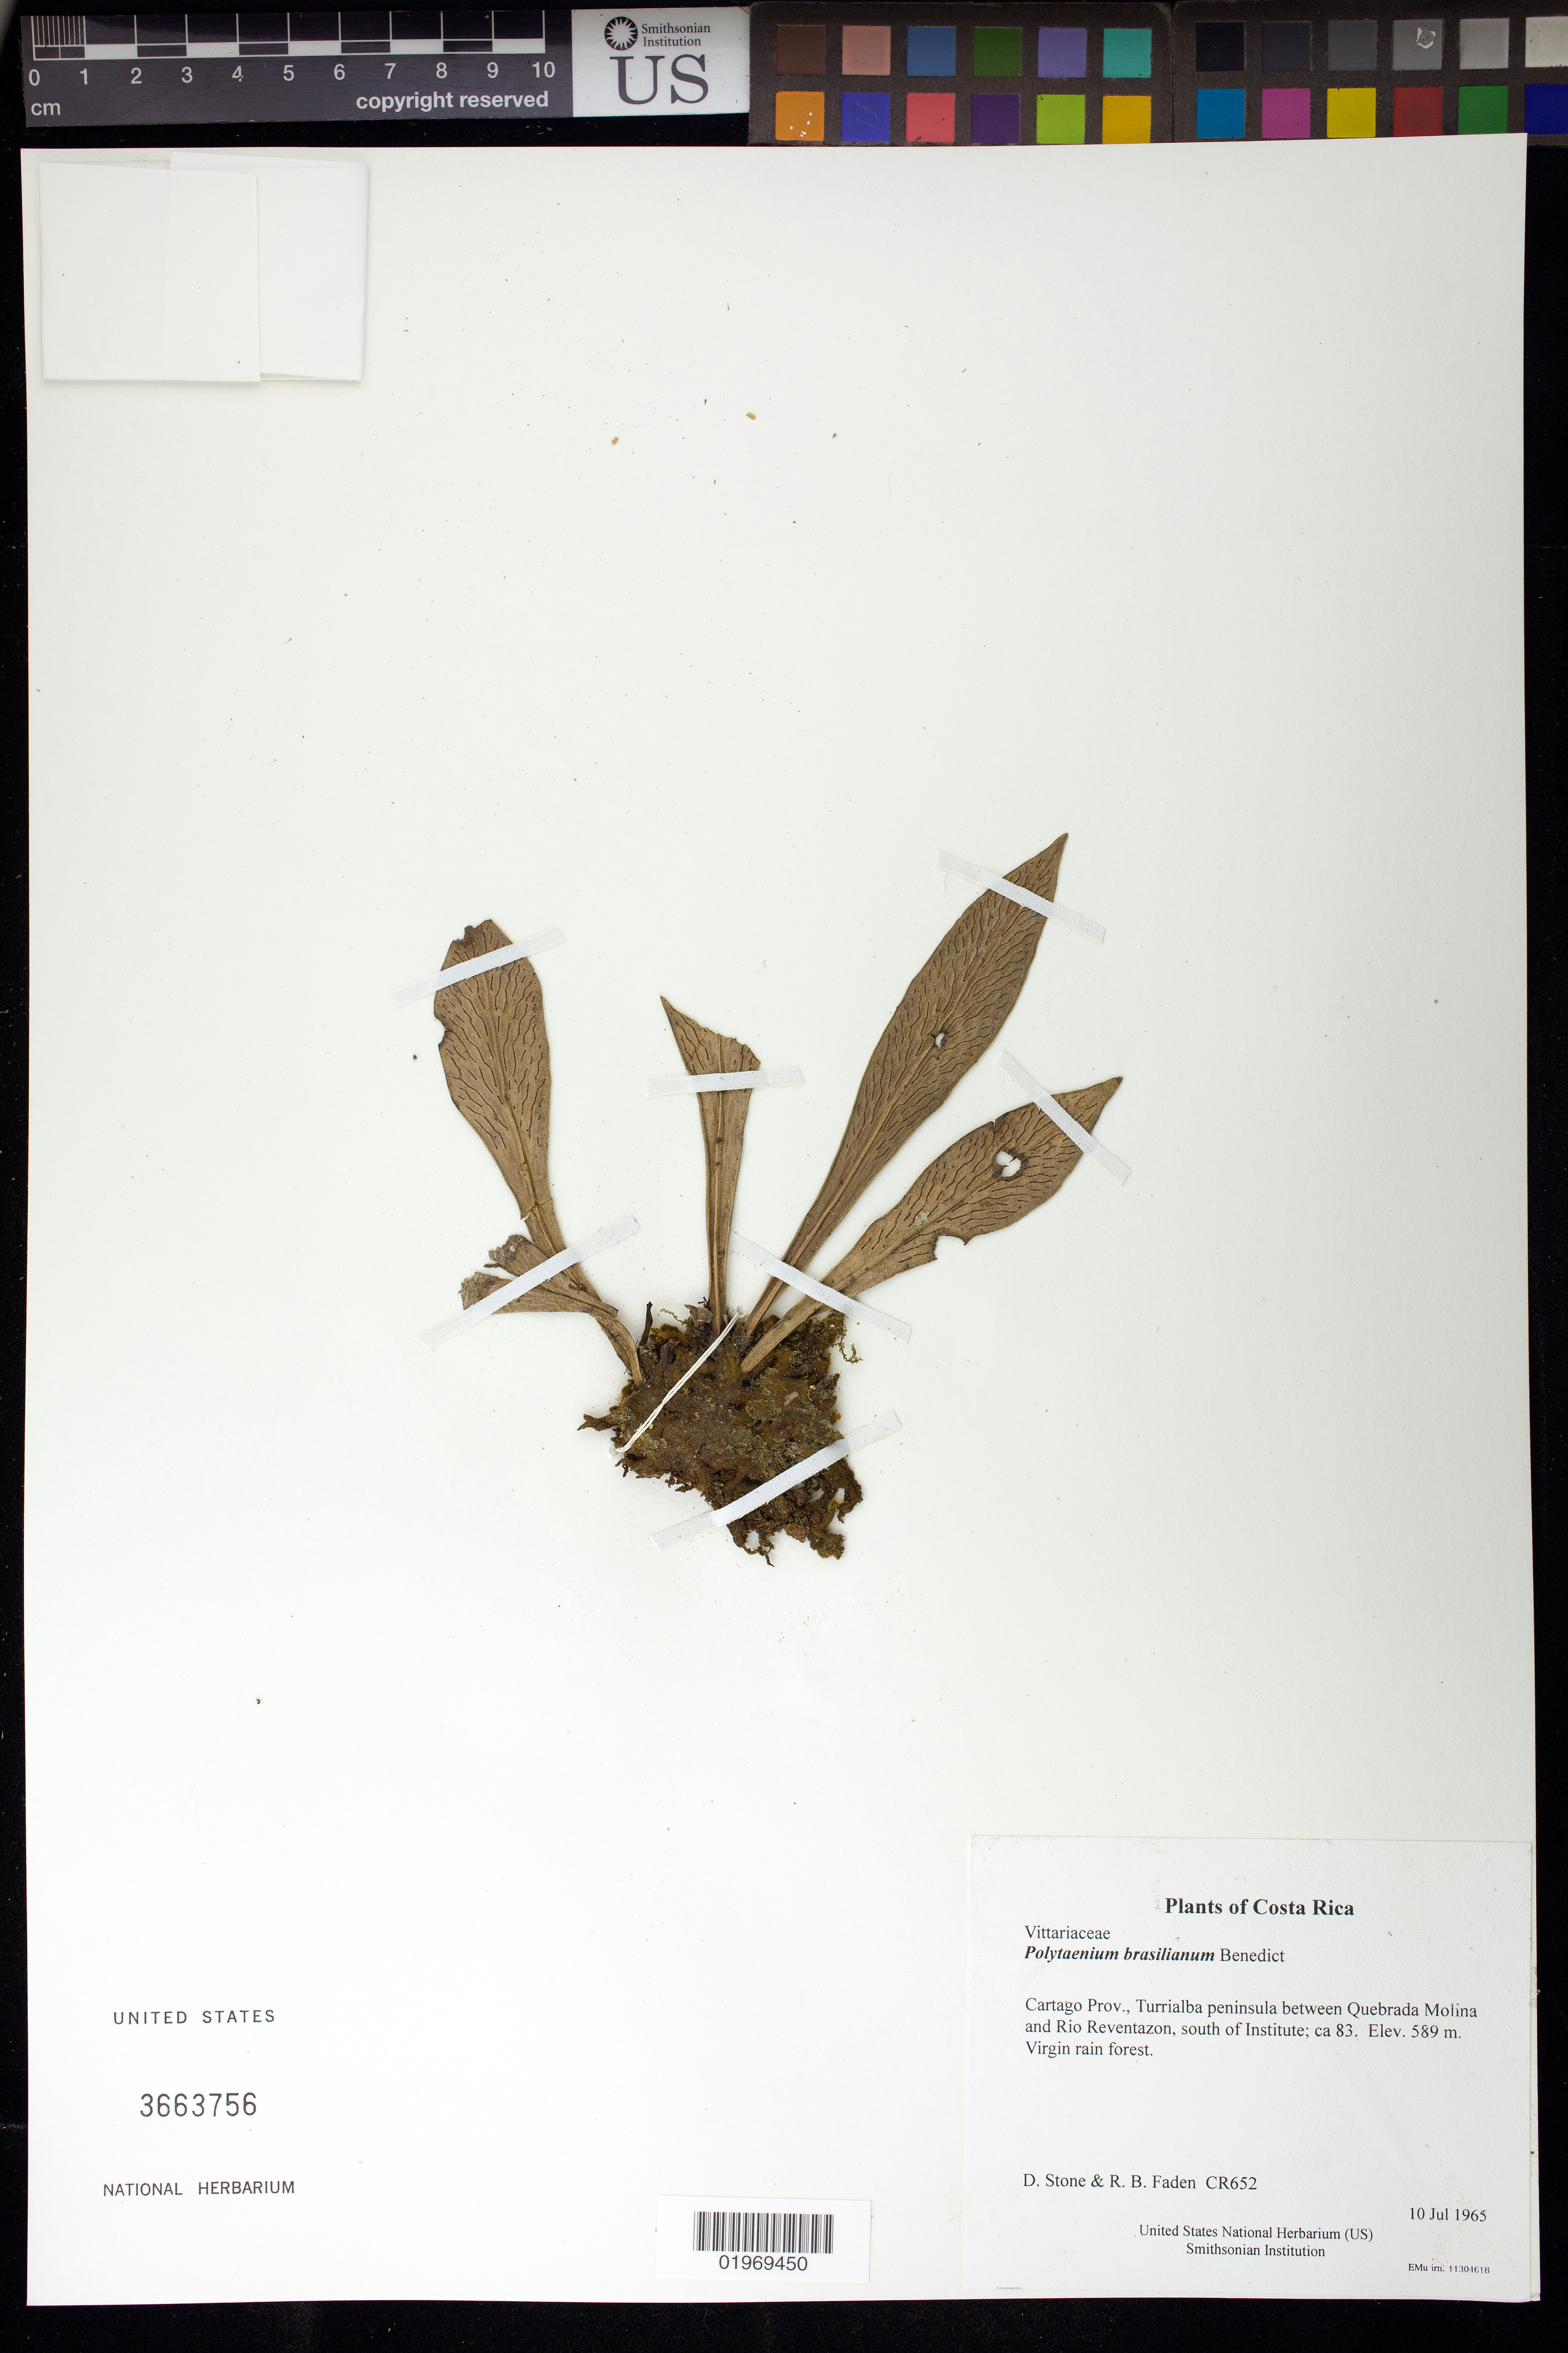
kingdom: Plantae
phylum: Tracheophyta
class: Polypodiopsida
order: Polypodiales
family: Pteridaceae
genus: Polytaenium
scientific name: Polytaenium brasilianum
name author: Benedict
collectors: D. Stone & R. B. Faden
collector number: CR652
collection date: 1965-07-10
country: Costa Rica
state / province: Cartago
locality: Turrialba peninsula between Quebrada Molina and Rio Reventazon, south of Institute; ca 83.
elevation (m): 589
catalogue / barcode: US 3663756